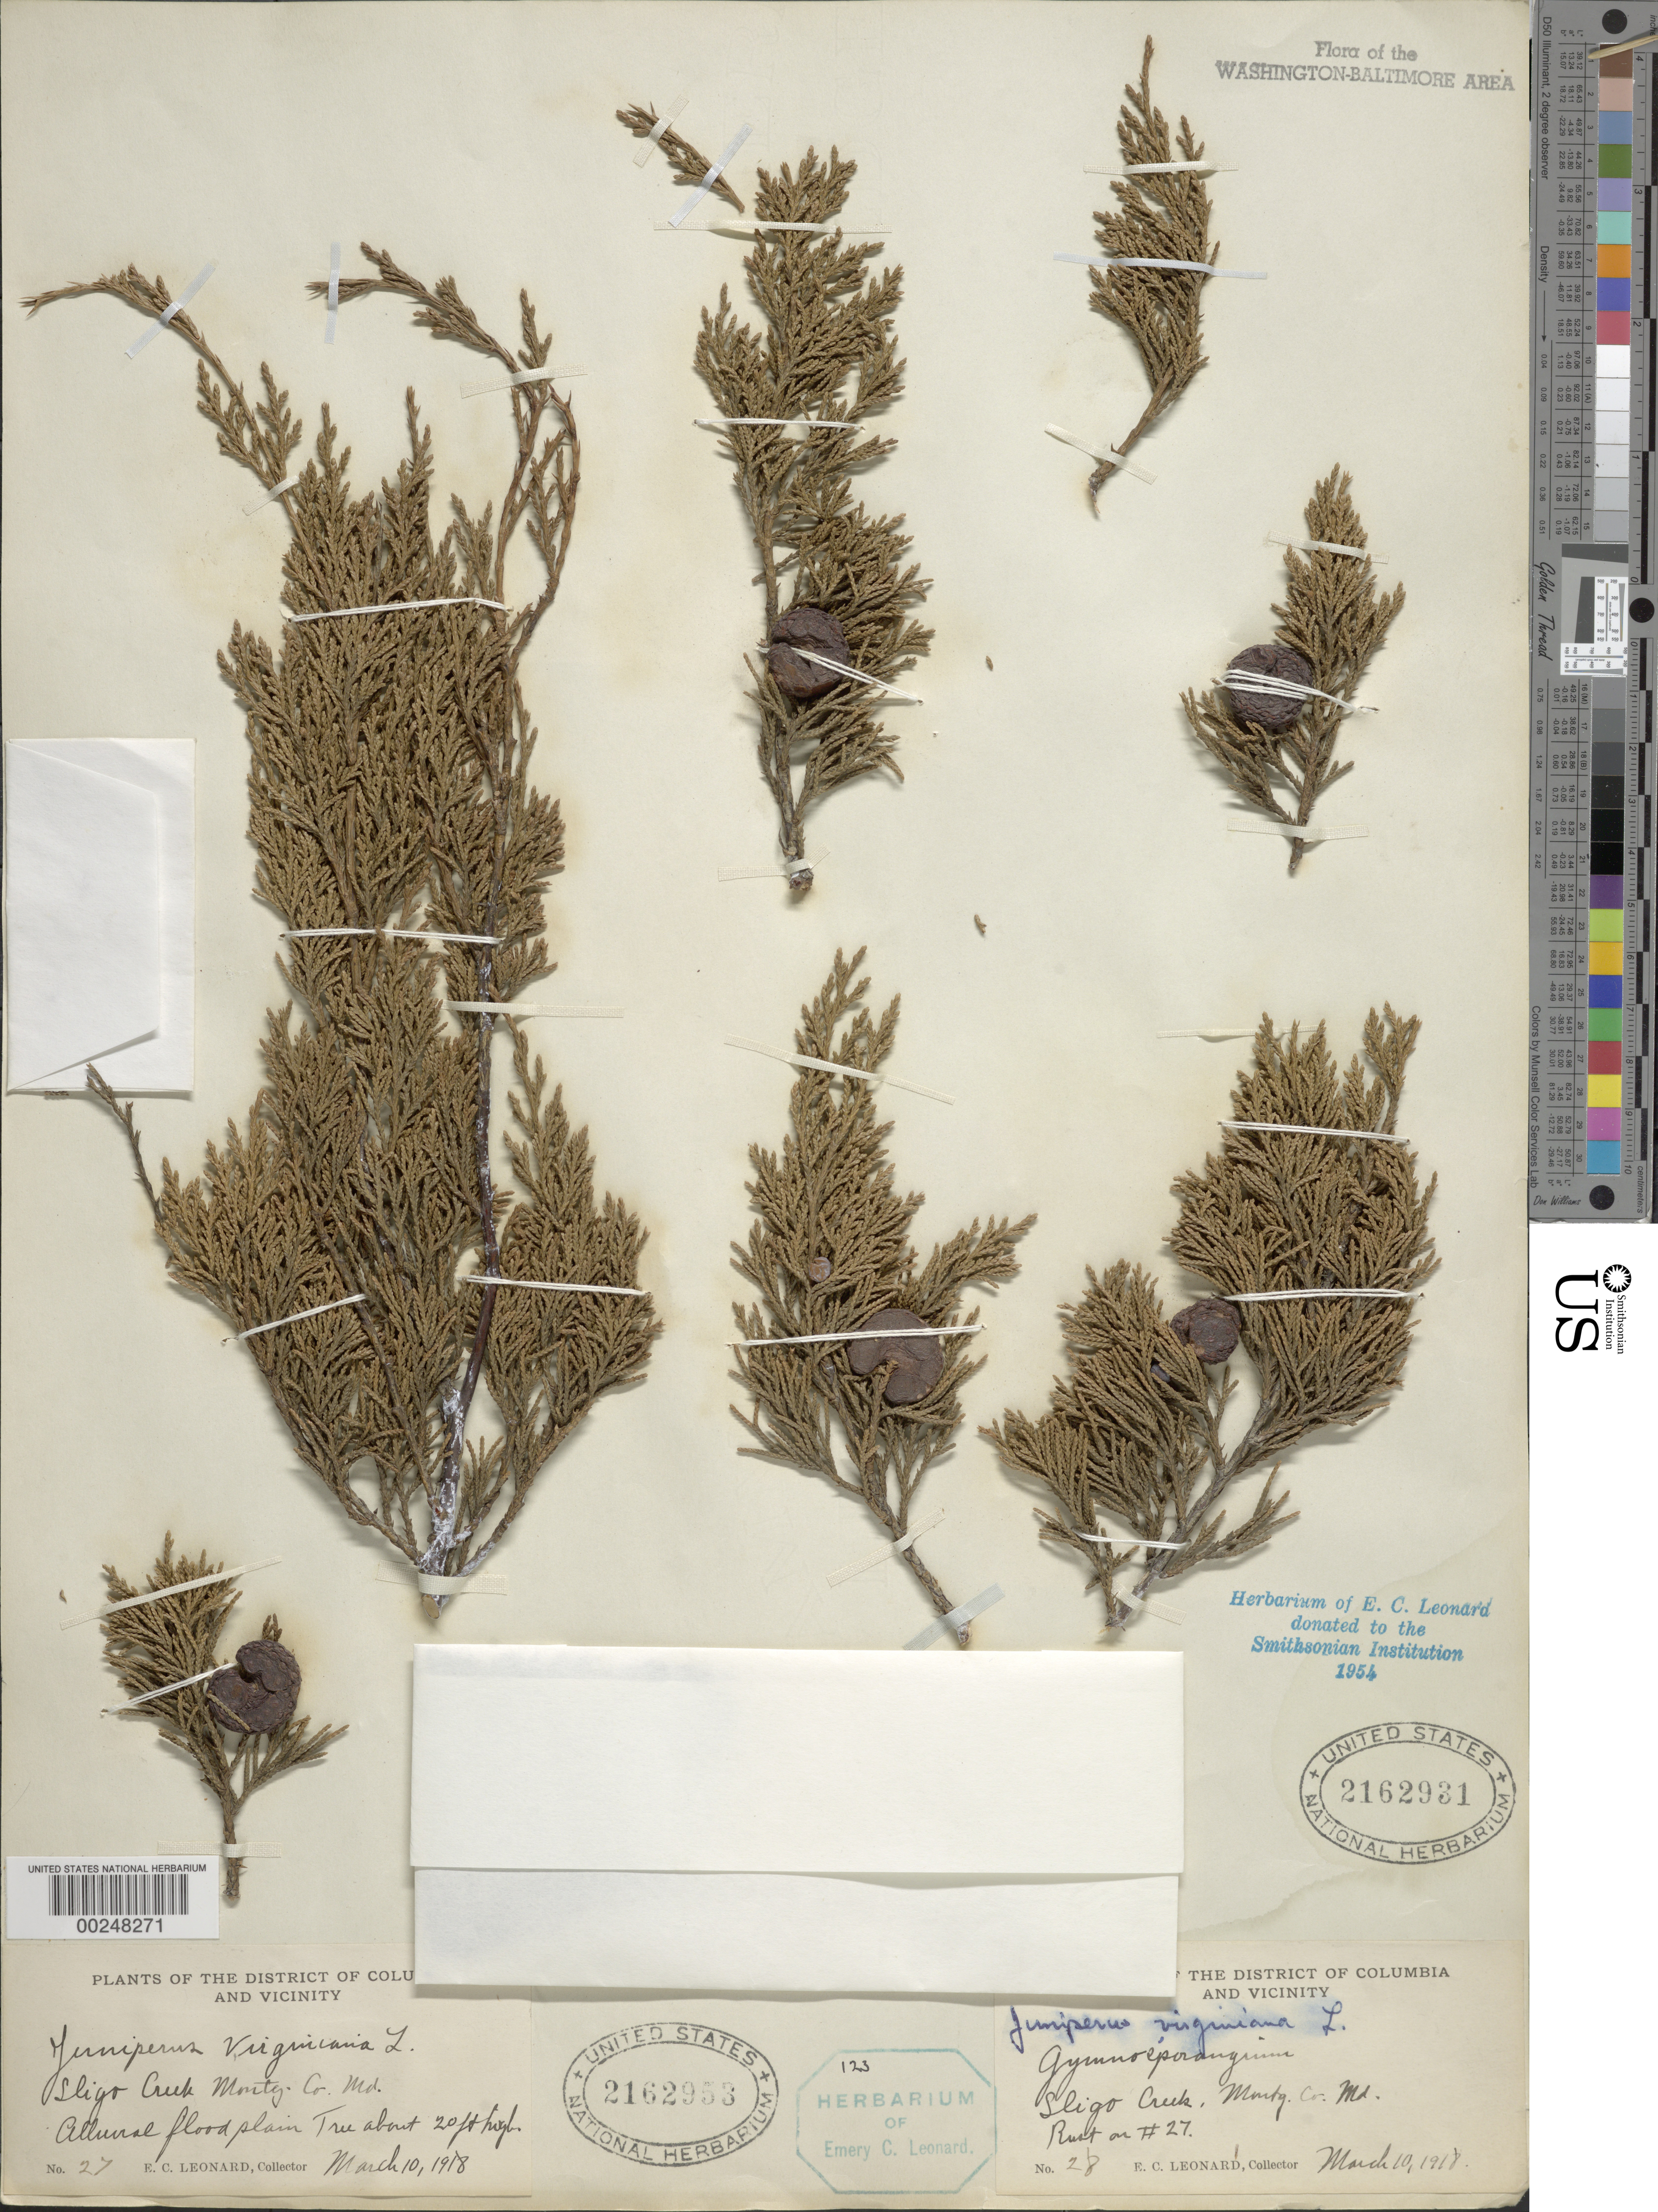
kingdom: Plantae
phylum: Tracheophyta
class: Pinopsida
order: Pinales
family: Cupressaceae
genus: Juniperus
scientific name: Juniperus virginiana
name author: L.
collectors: E. C. Leonard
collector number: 27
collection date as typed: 10 Mar 1918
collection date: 1918-03-10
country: United States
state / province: Maryland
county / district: Montgomery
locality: Sligo Creek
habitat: Alluvial flood plain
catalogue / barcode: US 2162953